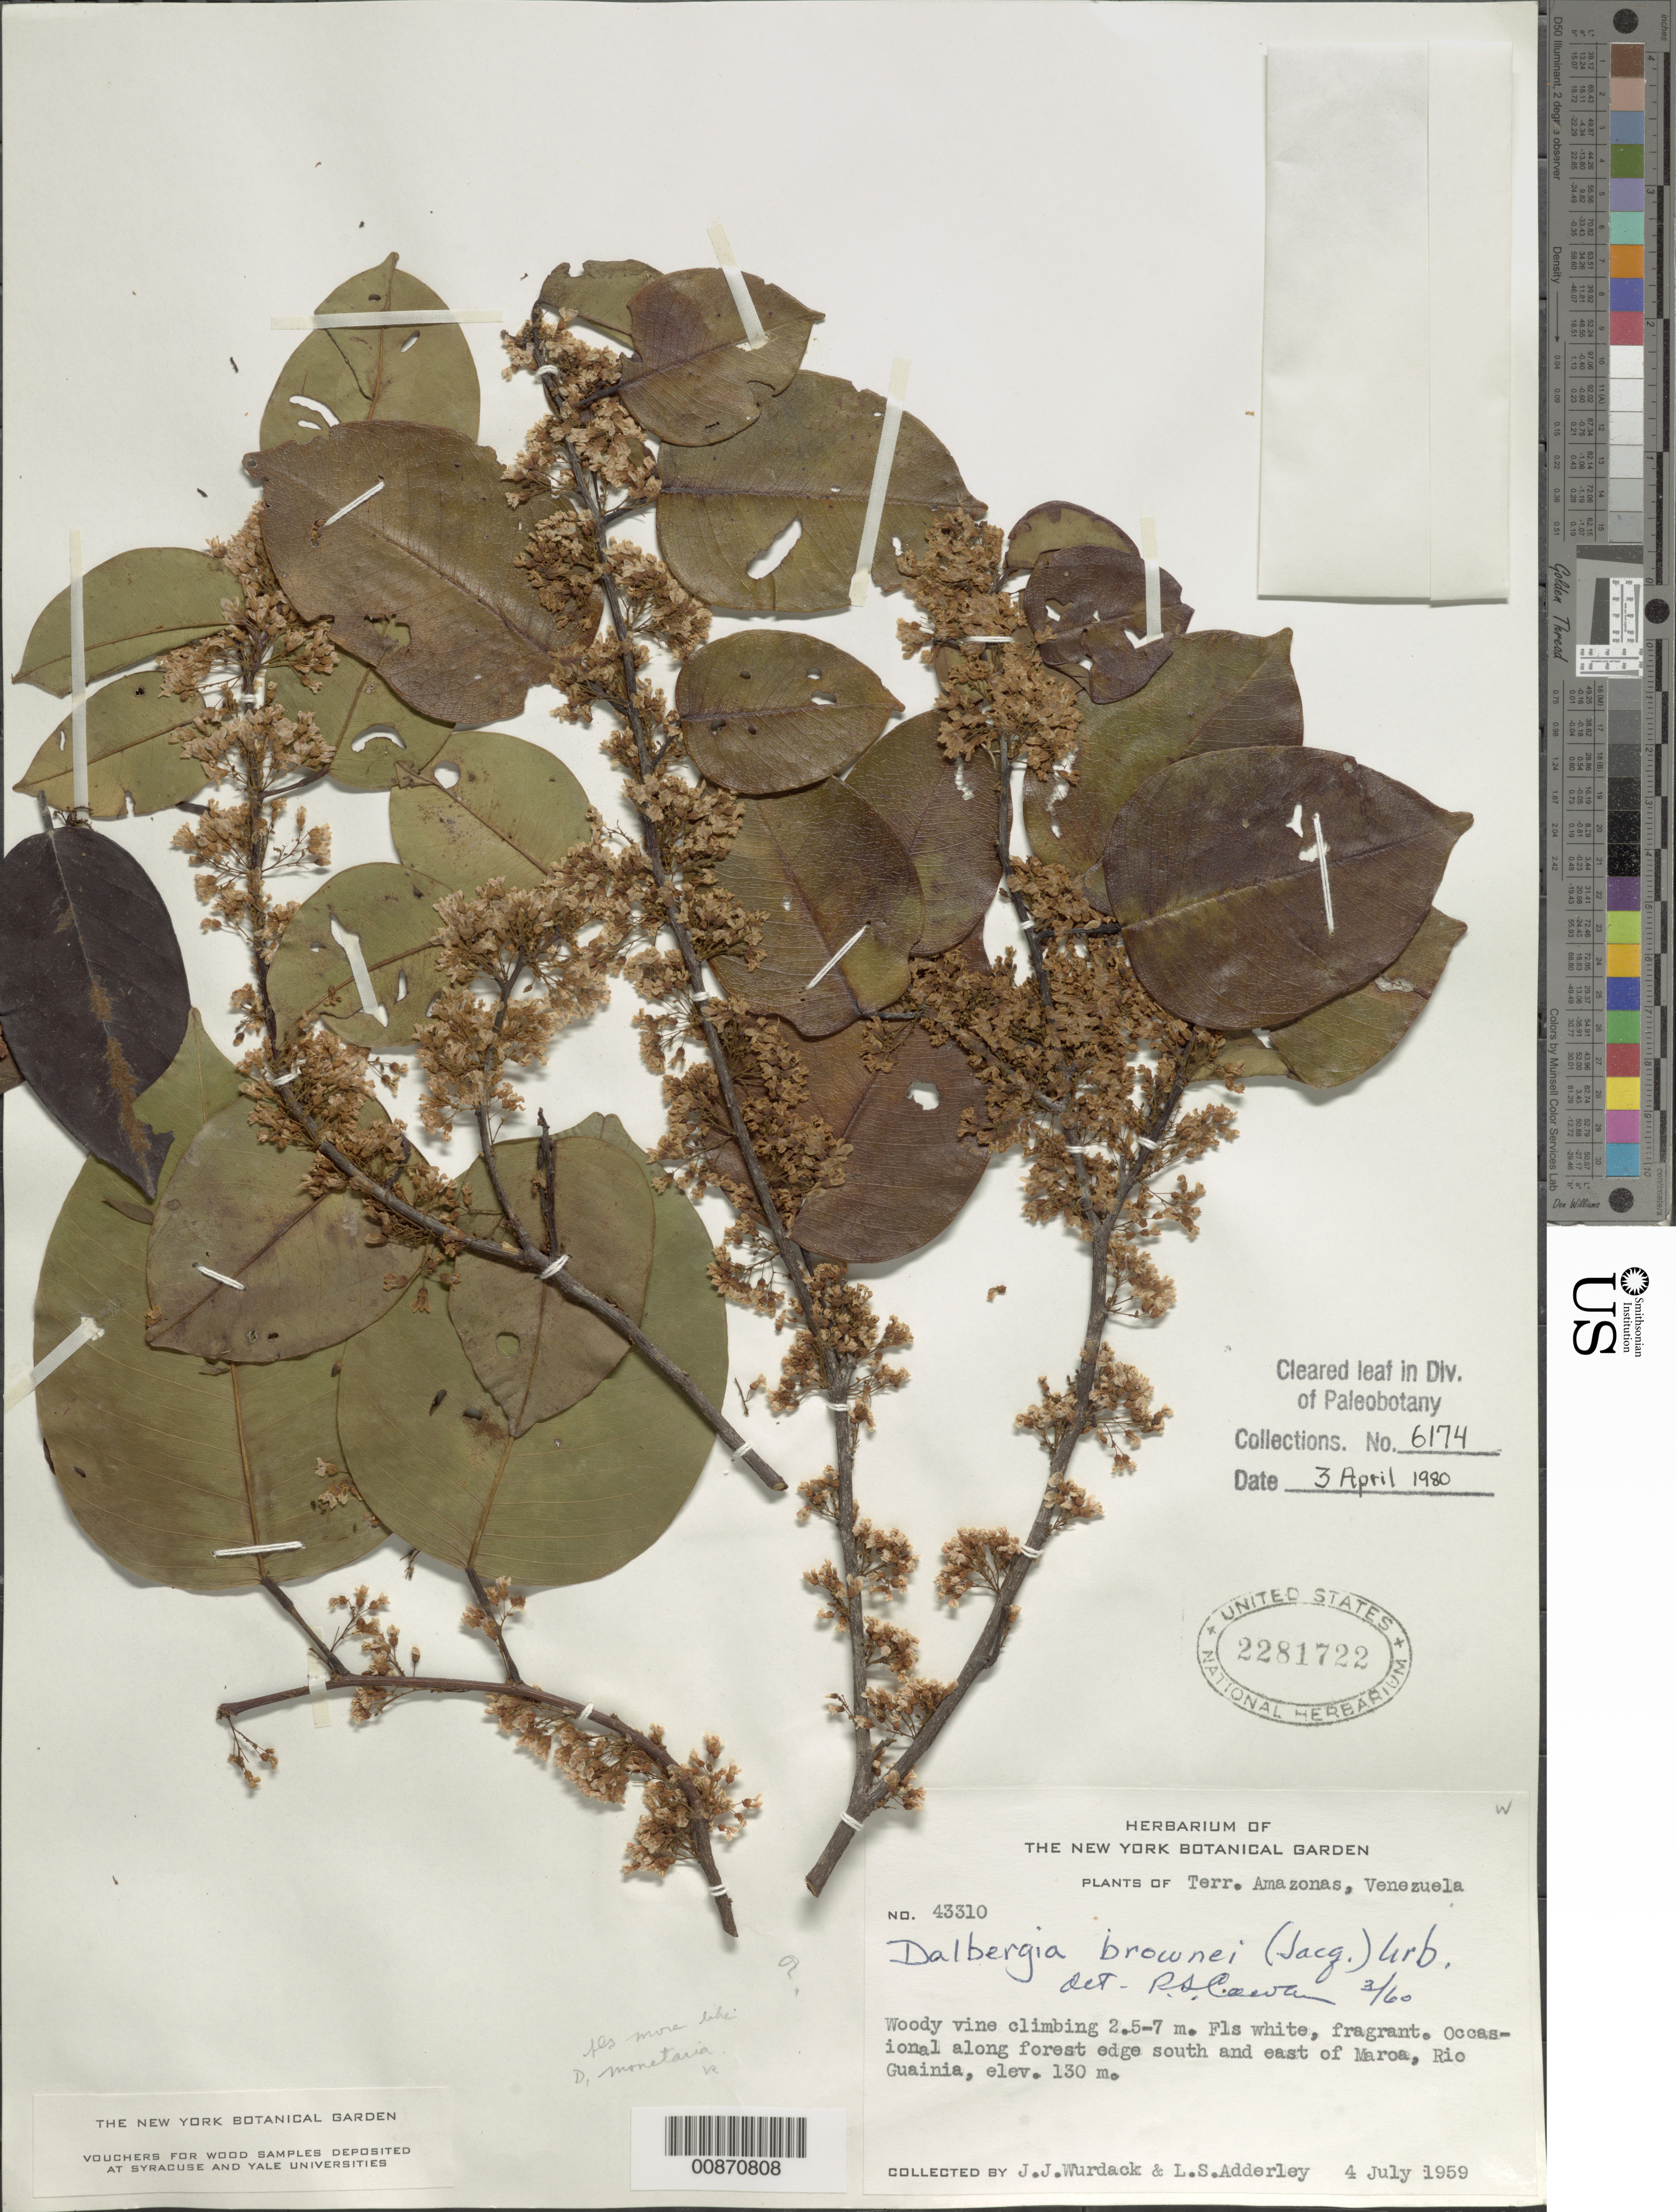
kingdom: Plantae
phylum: Tracheophyta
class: Magnoliopsida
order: Fabales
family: Fabaceae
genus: Dalbergia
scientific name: Dalbergia brownei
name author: (Jacq.) Schinz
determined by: Cowan, R. S.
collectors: J. J. Wurdack & L. S. Adderley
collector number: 43310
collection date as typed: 4-Jul-59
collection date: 1959-07-04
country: Venezuela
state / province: Amazonas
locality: Río Guainia, south and east of Maroa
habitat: Forest edges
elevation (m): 130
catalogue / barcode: US 2281722